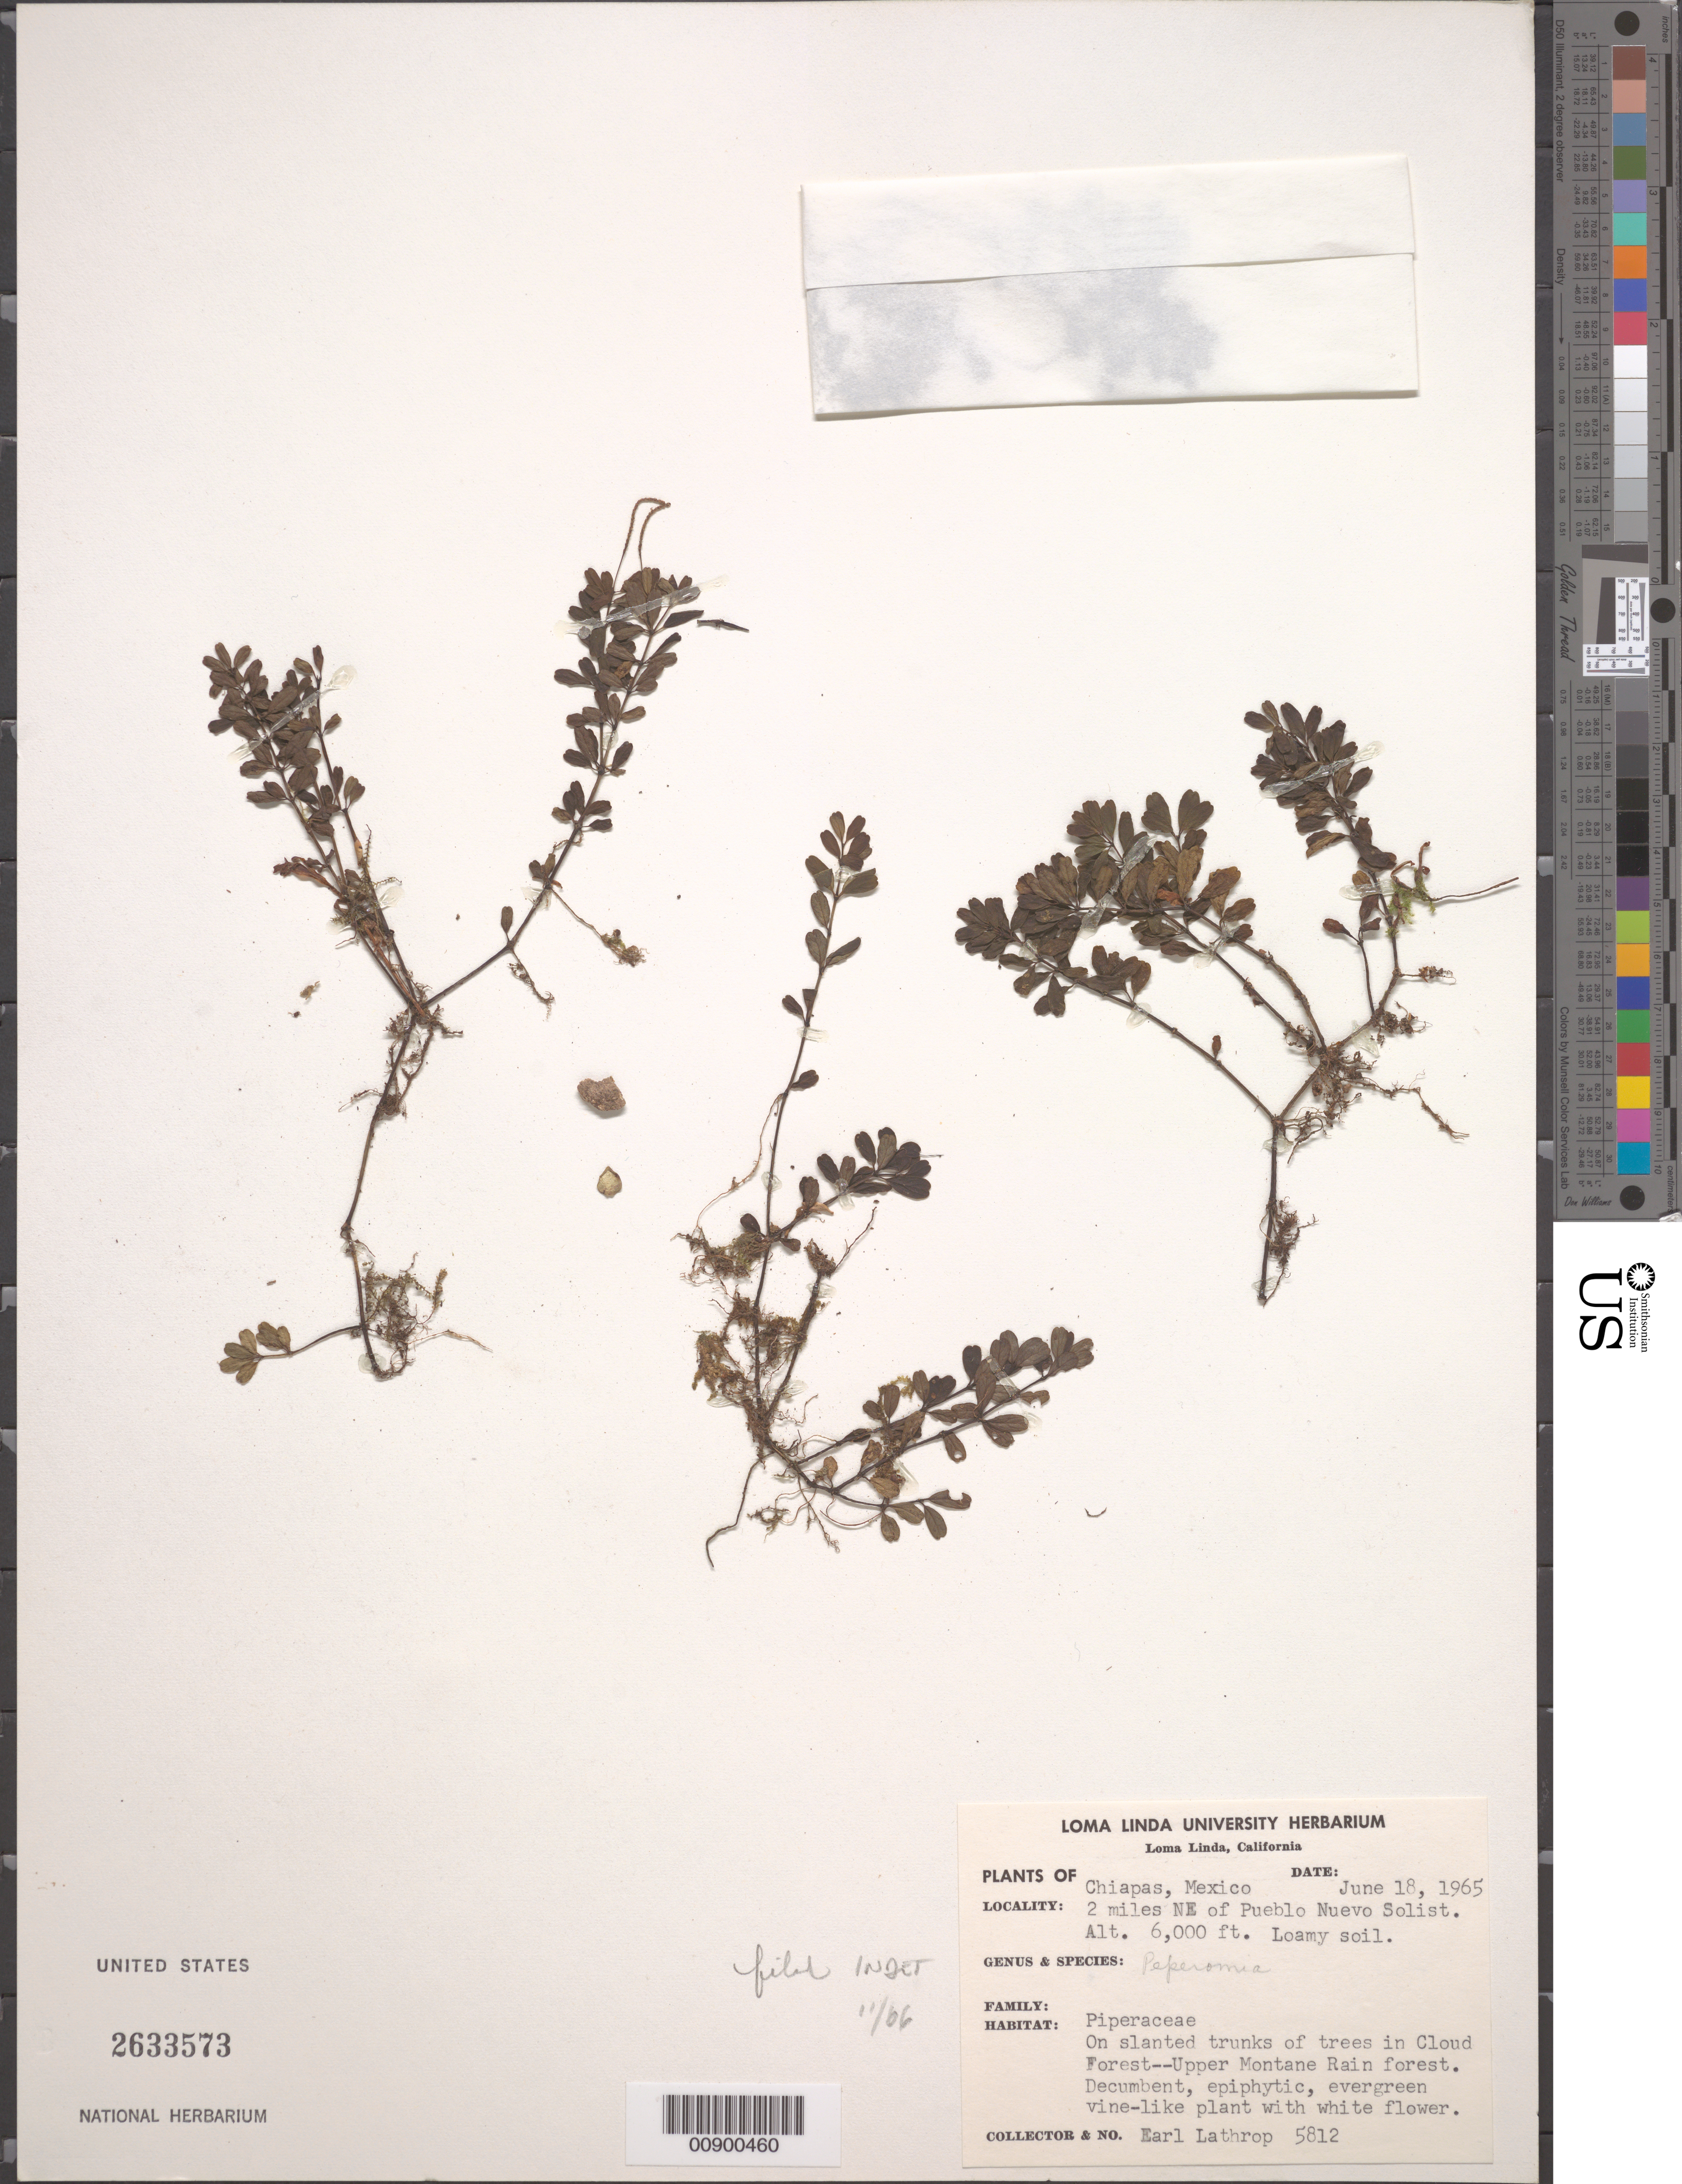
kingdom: Plantae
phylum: Tracheophyta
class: Magnoliopsida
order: Piperales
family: Piperaceae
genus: Peperomia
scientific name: Peperomia conocarpa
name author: Trel. in Yunck.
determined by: Jiménez, José Estaban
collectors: E. W. Lathrop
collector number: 5812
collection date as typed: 18 Jun 1965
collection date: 1965-06-18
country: Mexico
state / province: Chiapas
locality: Chiapas: 2 miles NE of Pueblo Nuevo Solistahuacán.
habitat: Loamy soil. On slanted trunks of trees in Cloud Forest-Uper Montane Rain forest.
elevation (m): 1829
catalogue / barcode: US 2633573